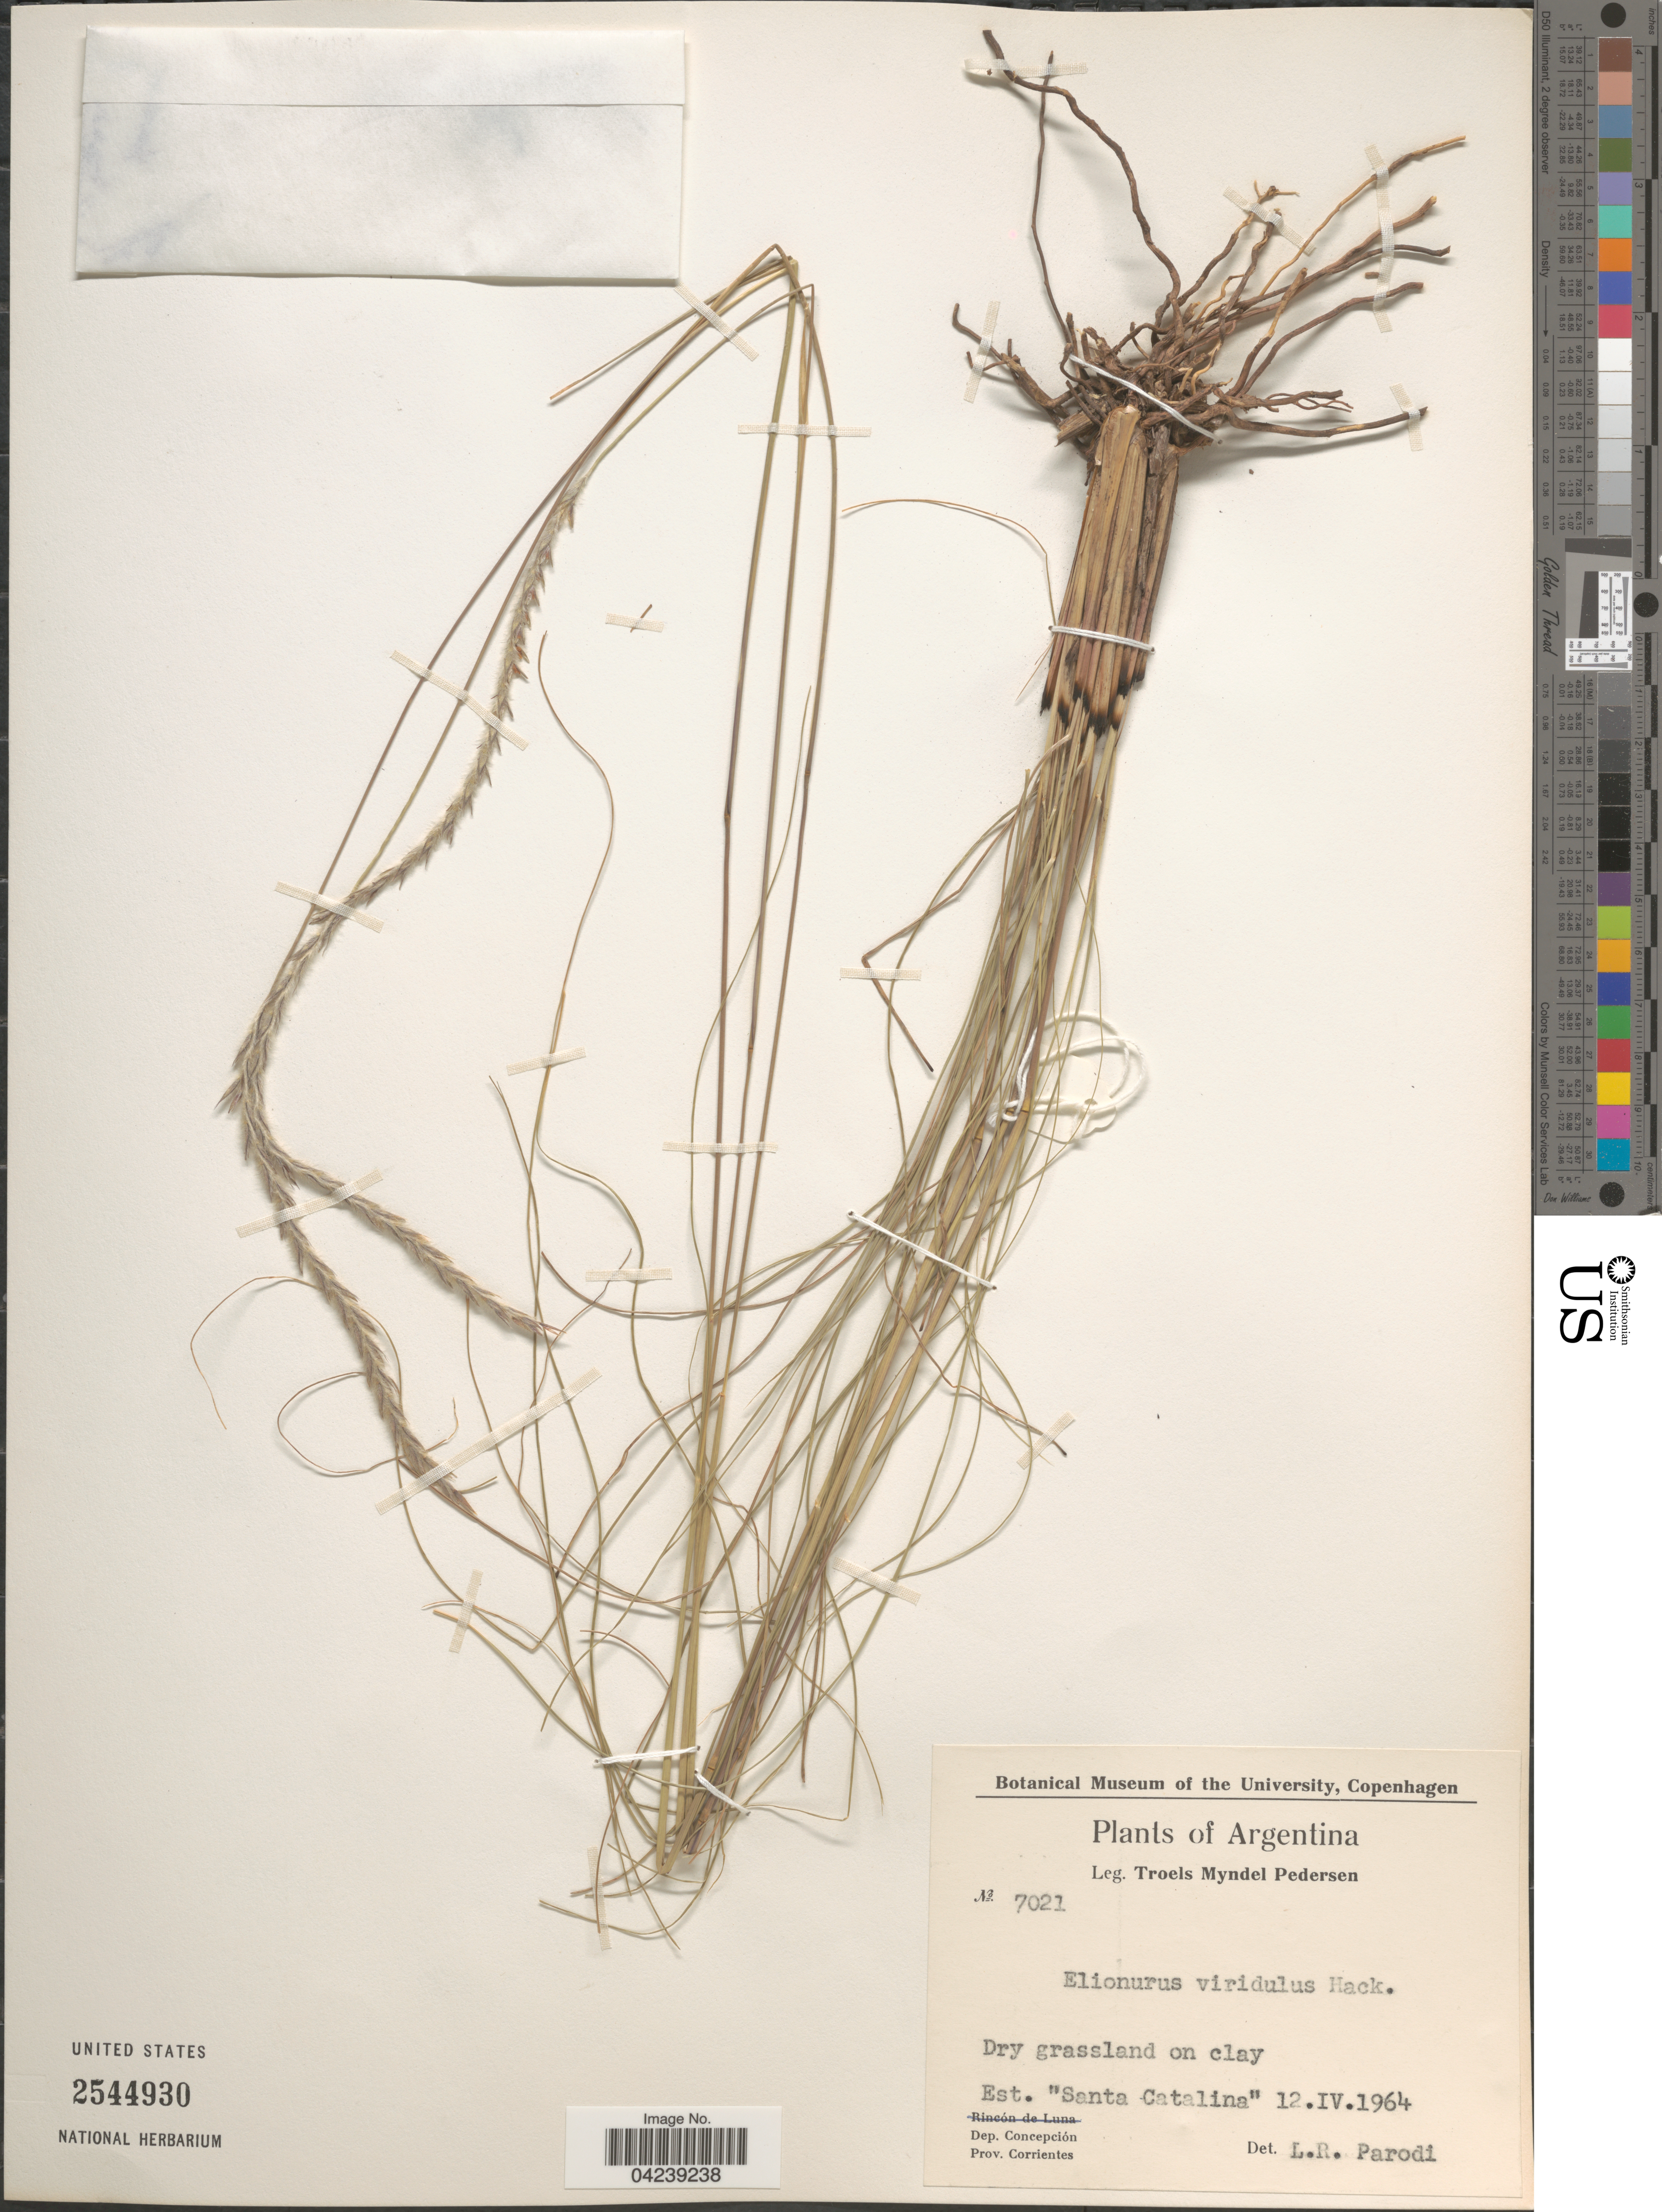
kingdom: Plantae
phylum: Tracheophyta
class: Liliopsida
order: Poales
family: Poaceae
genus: Elionurus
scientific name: Elionurus muticus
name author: (Spreng.) Kuntze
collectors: T. Pederson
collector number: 7021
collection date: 1964-04-12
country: Argentina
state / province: Corrientes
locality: Est. "Santa Catalina". Dep. Concepción.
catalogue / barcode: US 2544930